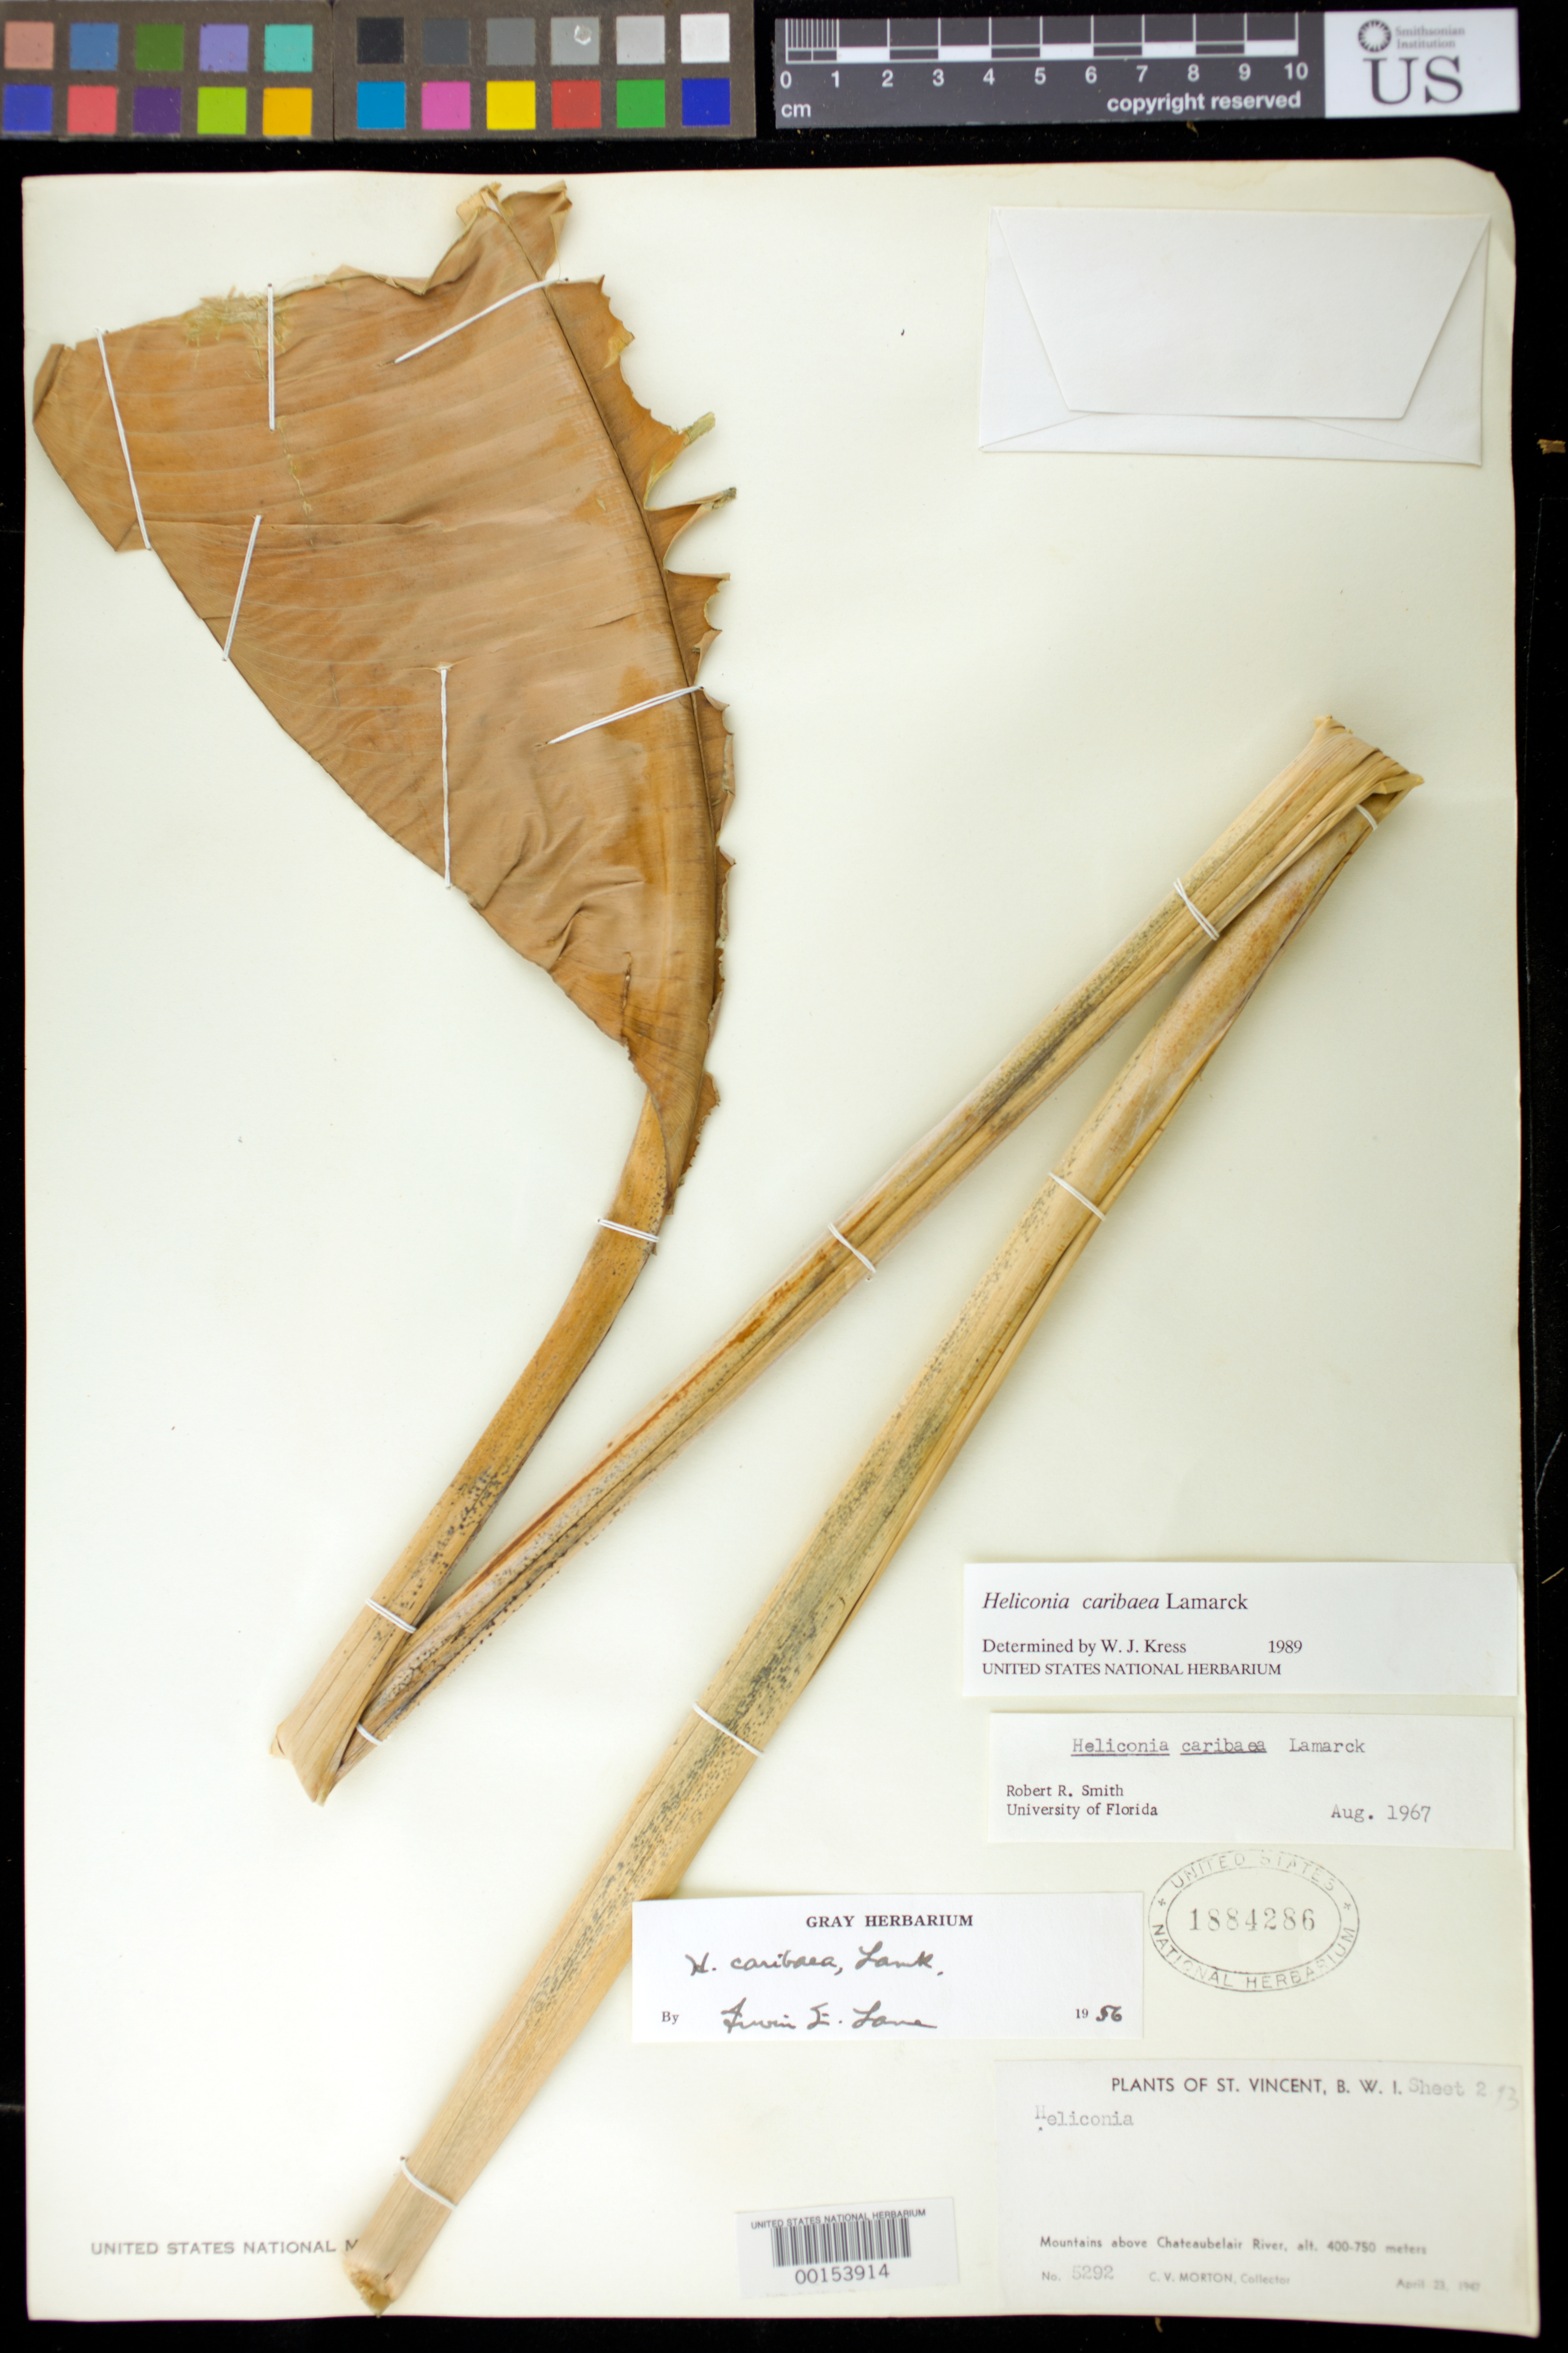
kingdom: Plantae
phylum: Tracheophyta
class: Liliopsida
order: Zingiberales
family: Heliconiaceae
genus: Heliconia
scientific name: Heliconia caribaea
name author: Lam.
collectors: C. V. Morton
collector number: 5292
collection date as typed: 23 Apr 1947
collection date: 1947-04-23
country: St. Vincent - Grenadines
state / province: Saint Patrick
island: St. Vincent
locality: Mountains above chateaubelair river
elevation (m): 400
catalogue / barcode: US 1884286